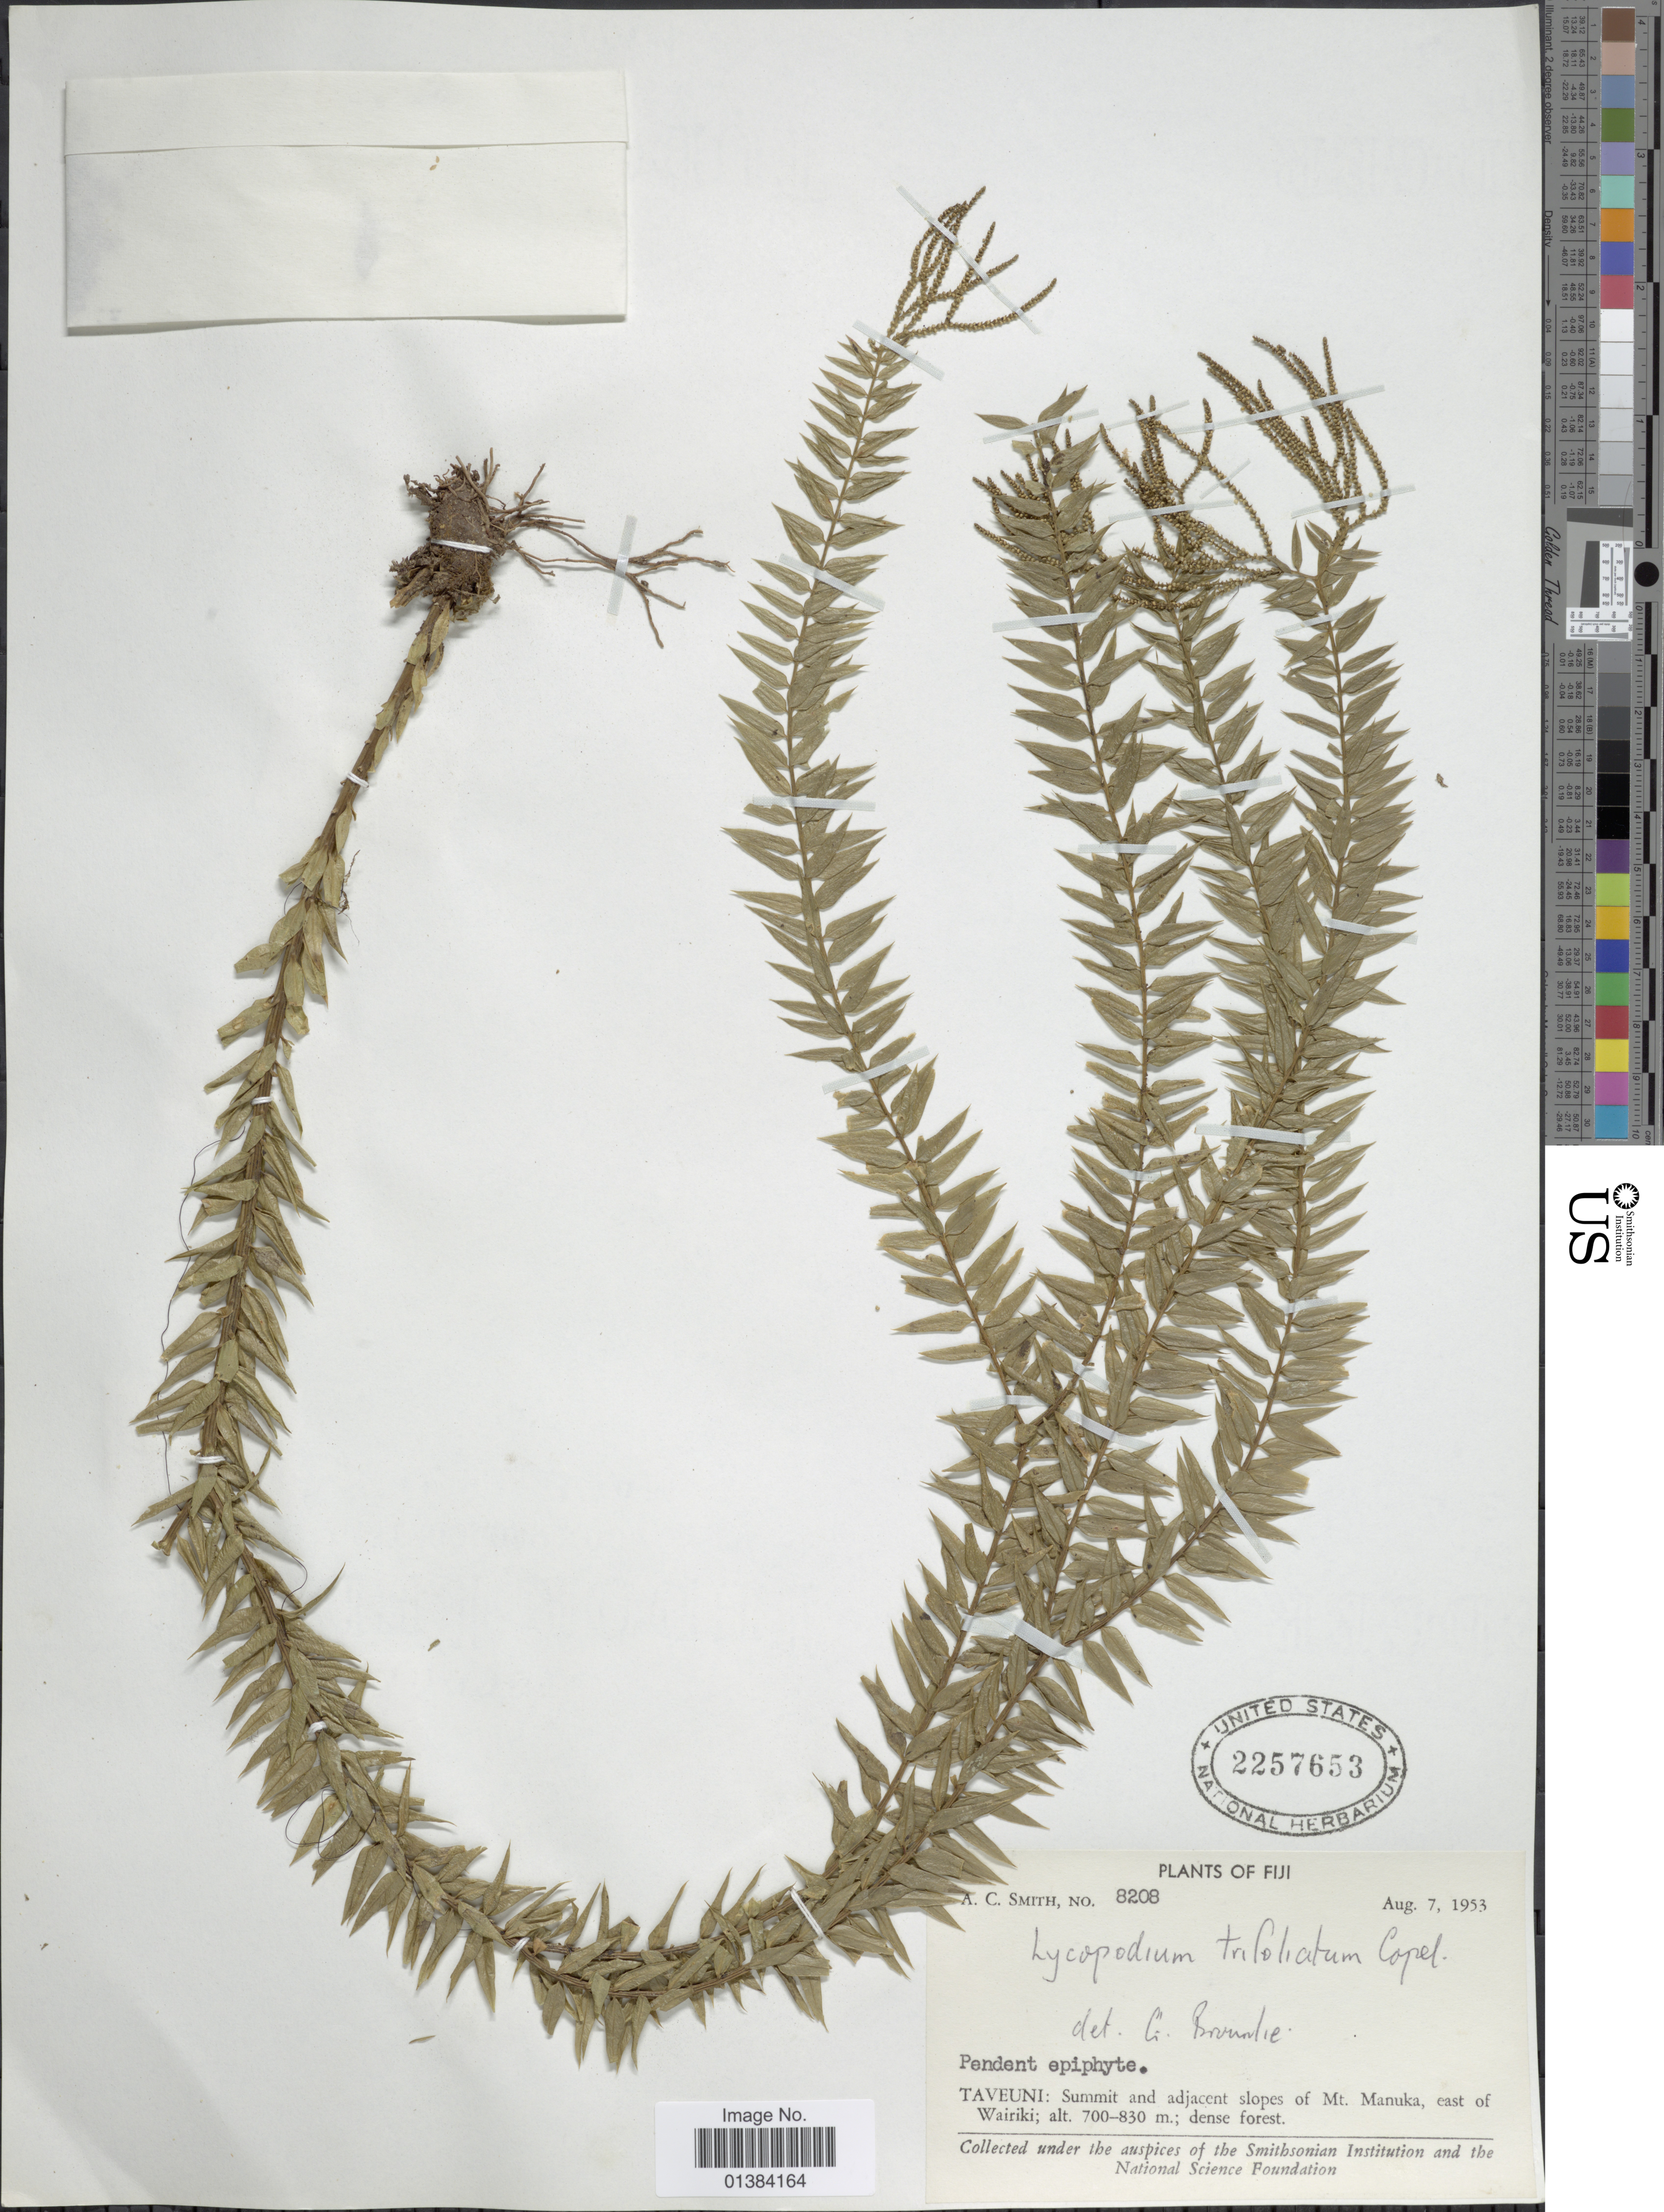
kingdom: Plantae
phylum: Tracheophyta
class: Lycopodiopsida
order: Lycopodiales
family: Lycopodiaceae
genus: Phlegmariurus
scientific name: Phlegmariurus trifoliatus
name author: (Copel.) A. R. Field & Bostock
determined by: Field, A. R.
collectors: A. C. Smith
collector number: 8208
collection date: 1953-08-07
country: Fiji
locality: Taveuni: Summit and adjacent slopes of Mt. Manuka, east of Wairiki.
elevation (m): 700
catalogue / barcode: US 2257653